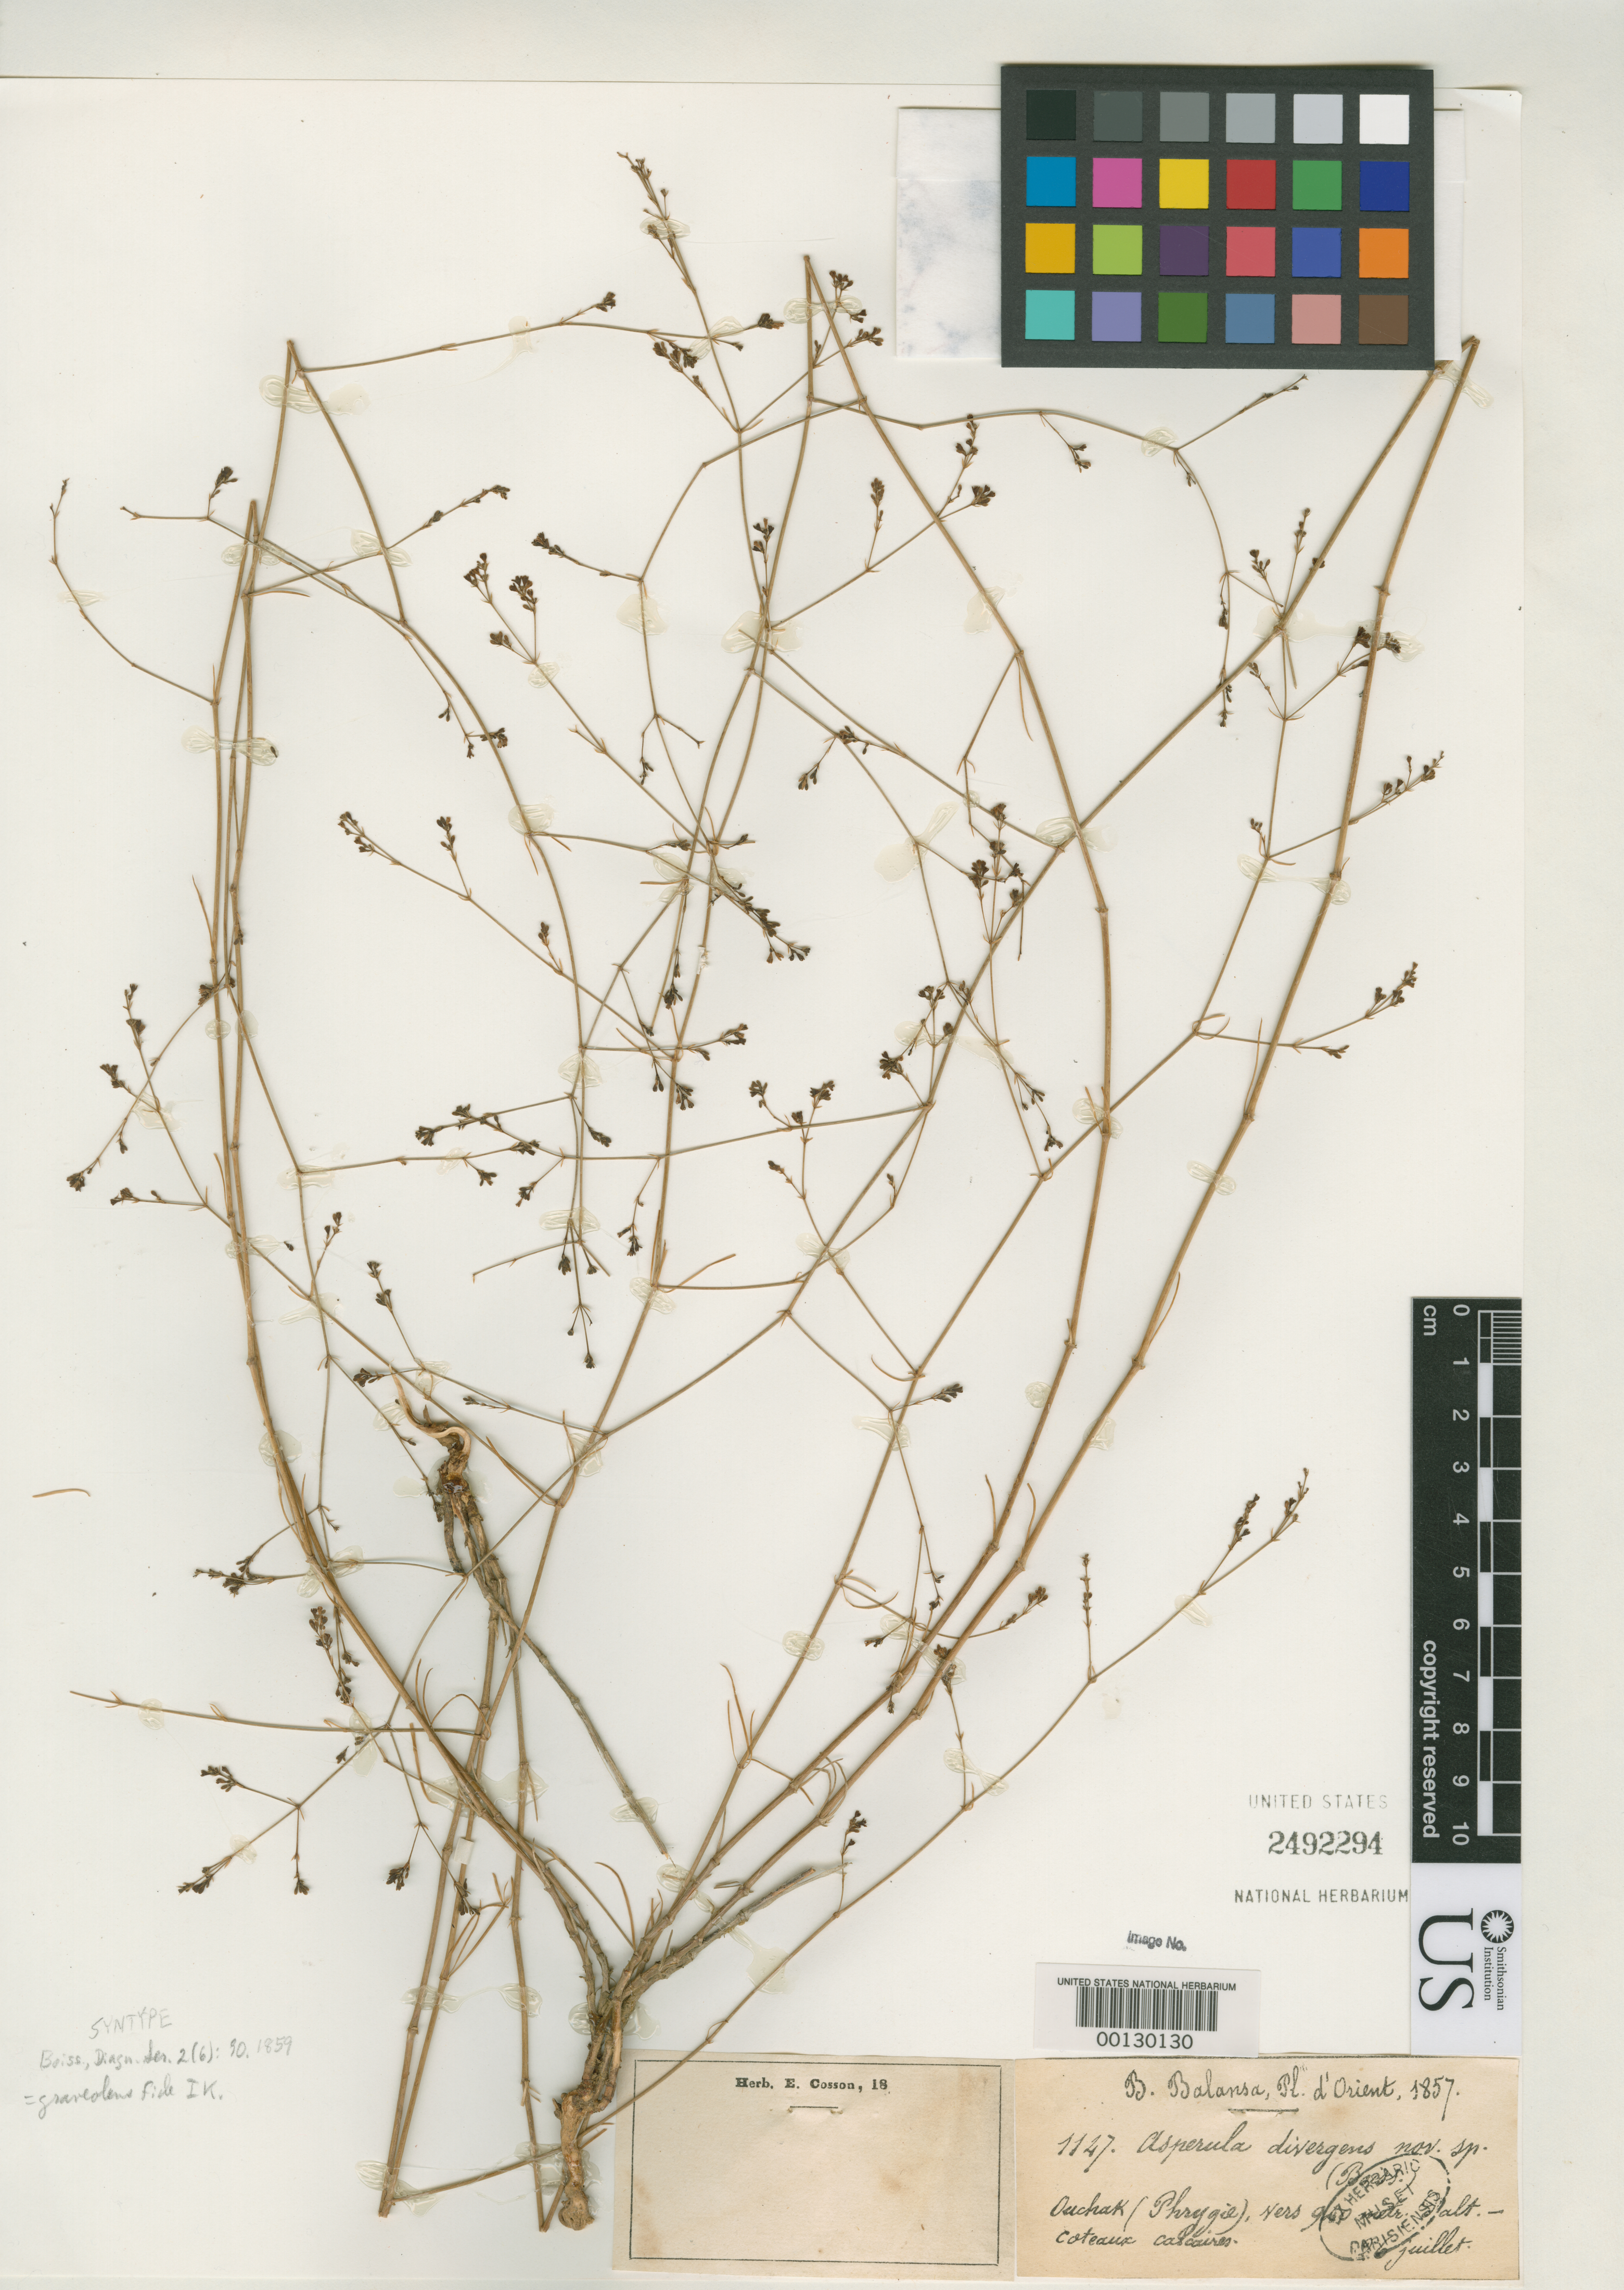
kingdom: Plantae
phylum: Tracheophyta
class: Magnoliopsida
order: Gentianales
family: Rubiaceae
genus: Asperula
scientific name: Asperula divergens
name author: Boiss. & Balansa in Boiss.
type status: Syntype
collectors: B. Balansa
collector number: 1147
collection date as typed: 26 Jul 1857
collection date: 1857-07-26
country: Turkey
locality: Boz Dag, Imolo occidentali supra Bozdagh Lydiae, Phrygia.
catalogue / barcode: US 2492294